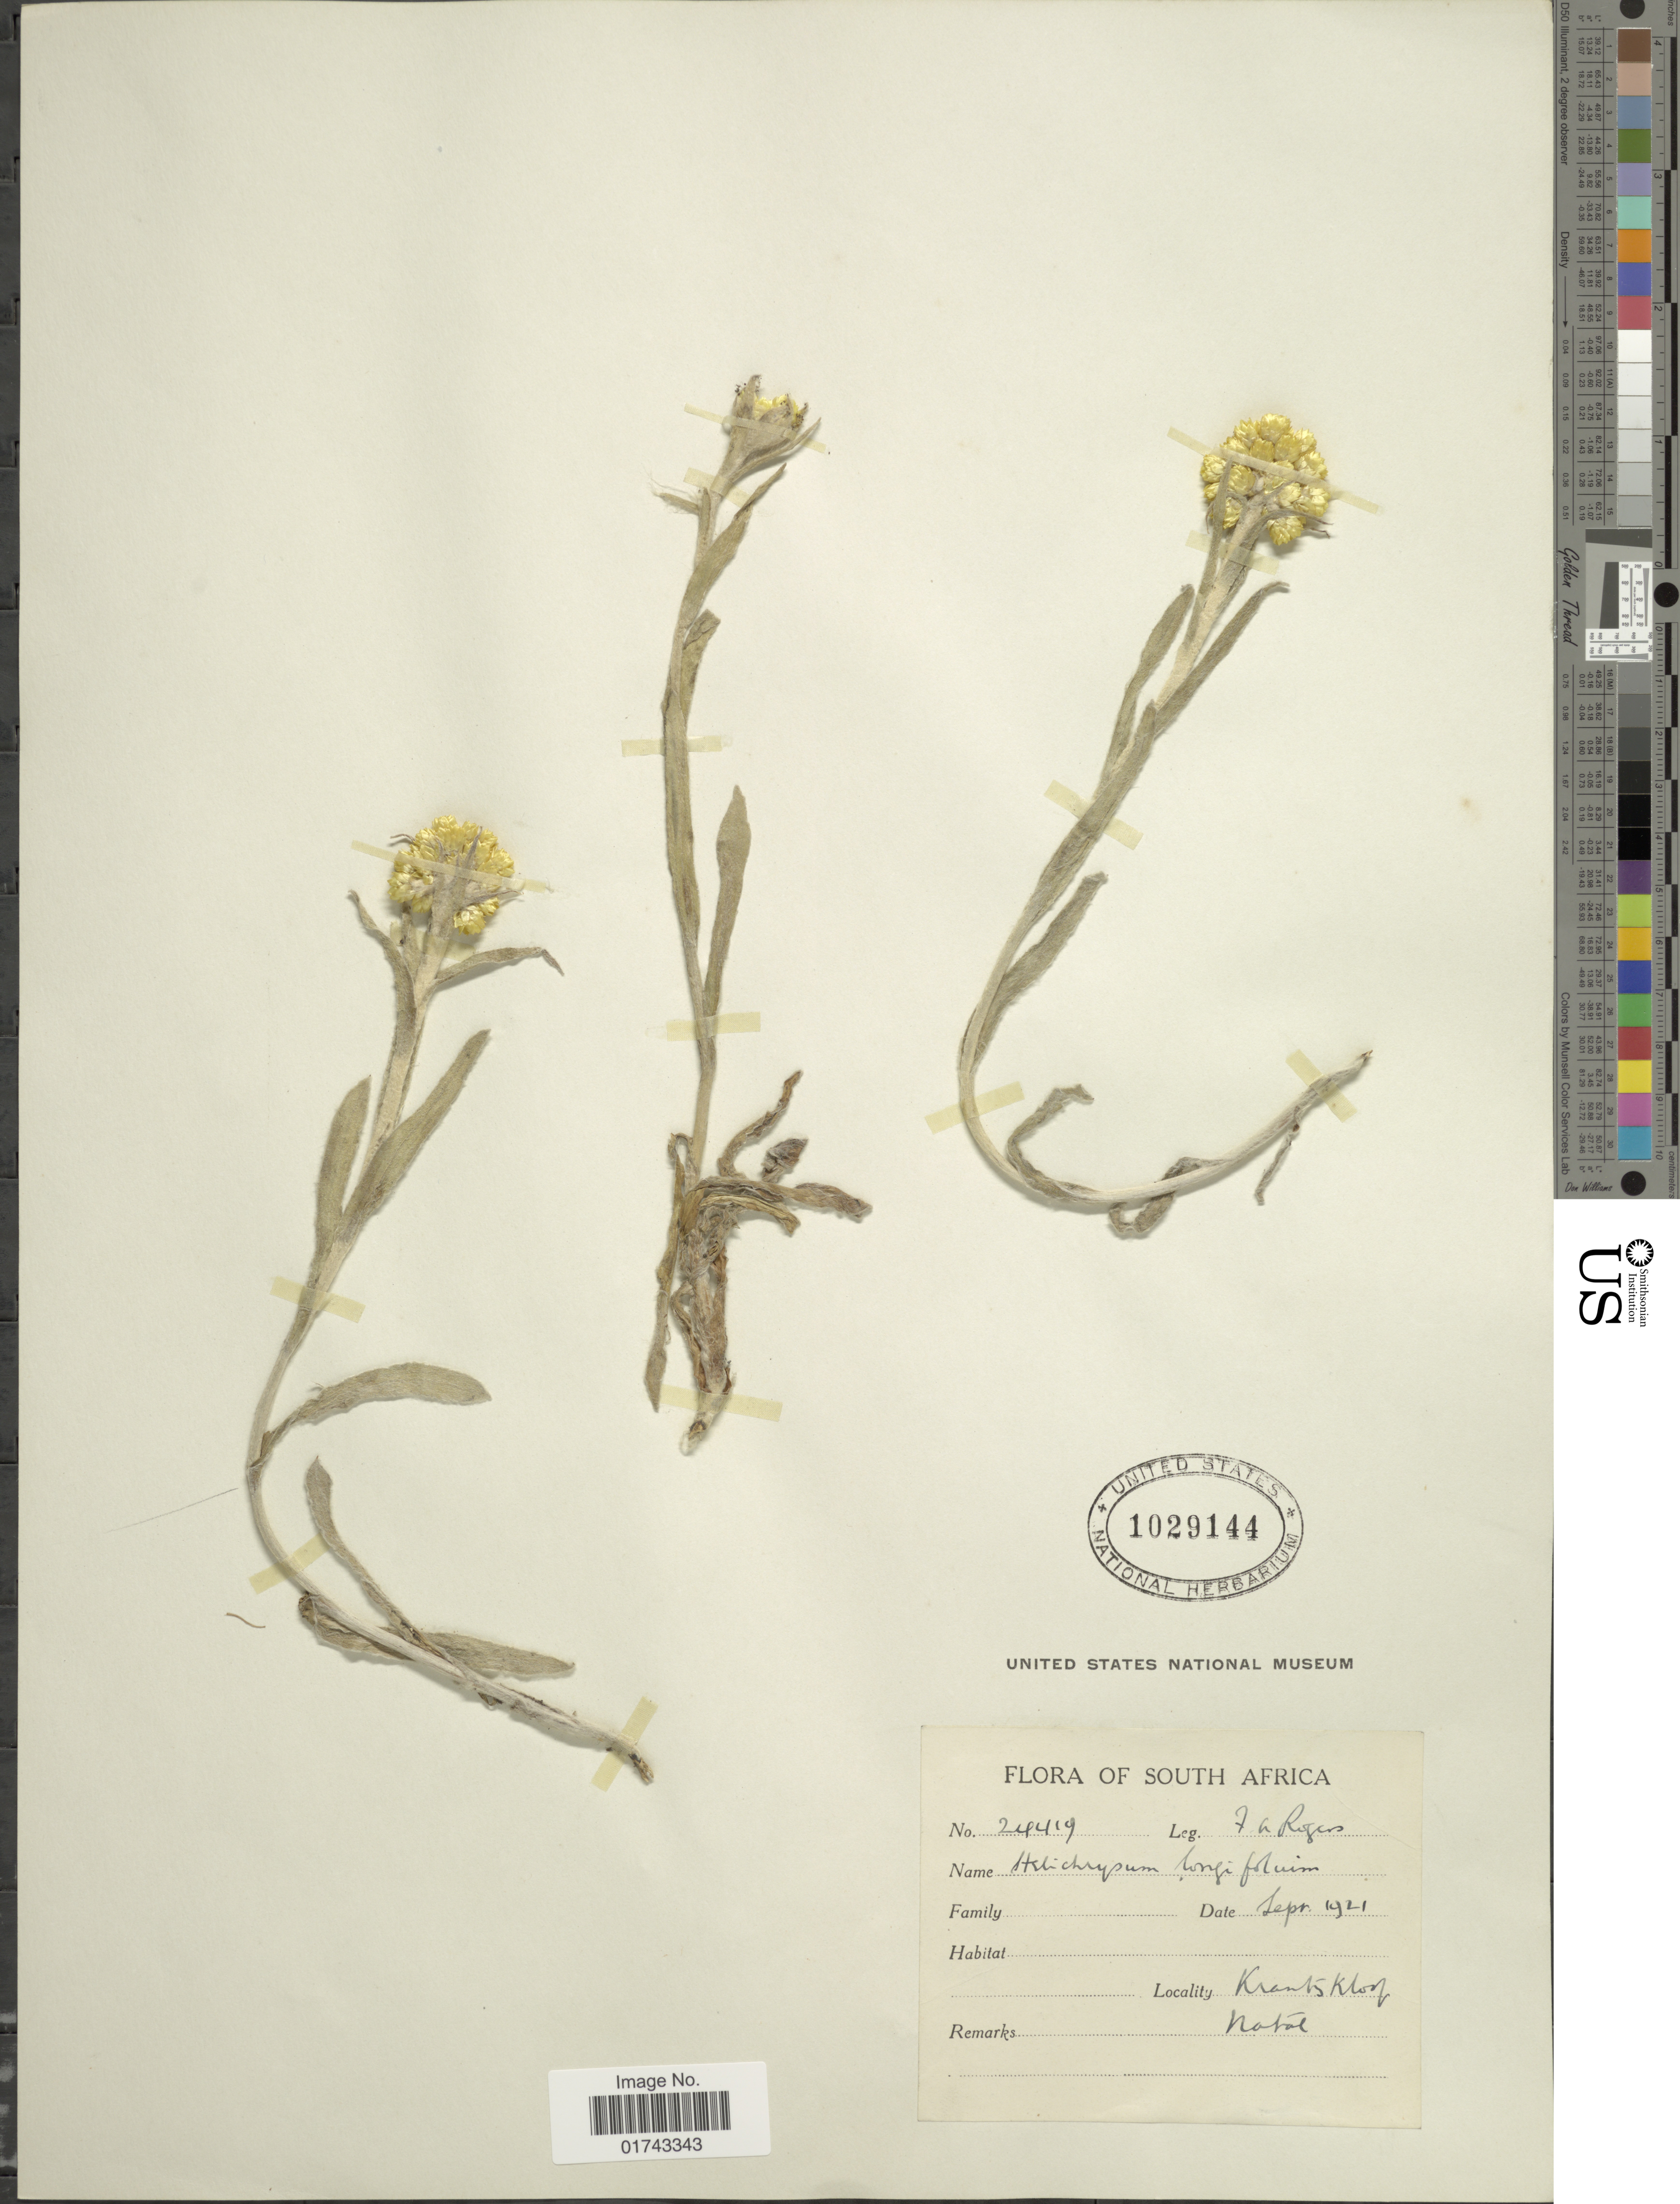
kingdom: Plantae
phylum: Tracheophyta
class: Magnoliopsida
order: Asterales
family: Asteraceae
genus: Helichrysum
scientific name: Helichrysum longifolium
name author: DC.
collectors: F. A. Rogers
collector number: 24419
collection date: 1921-09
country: South Africa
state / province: KwaZulu-Natal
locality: Natal, Krantskloof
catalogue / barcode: US 1029144